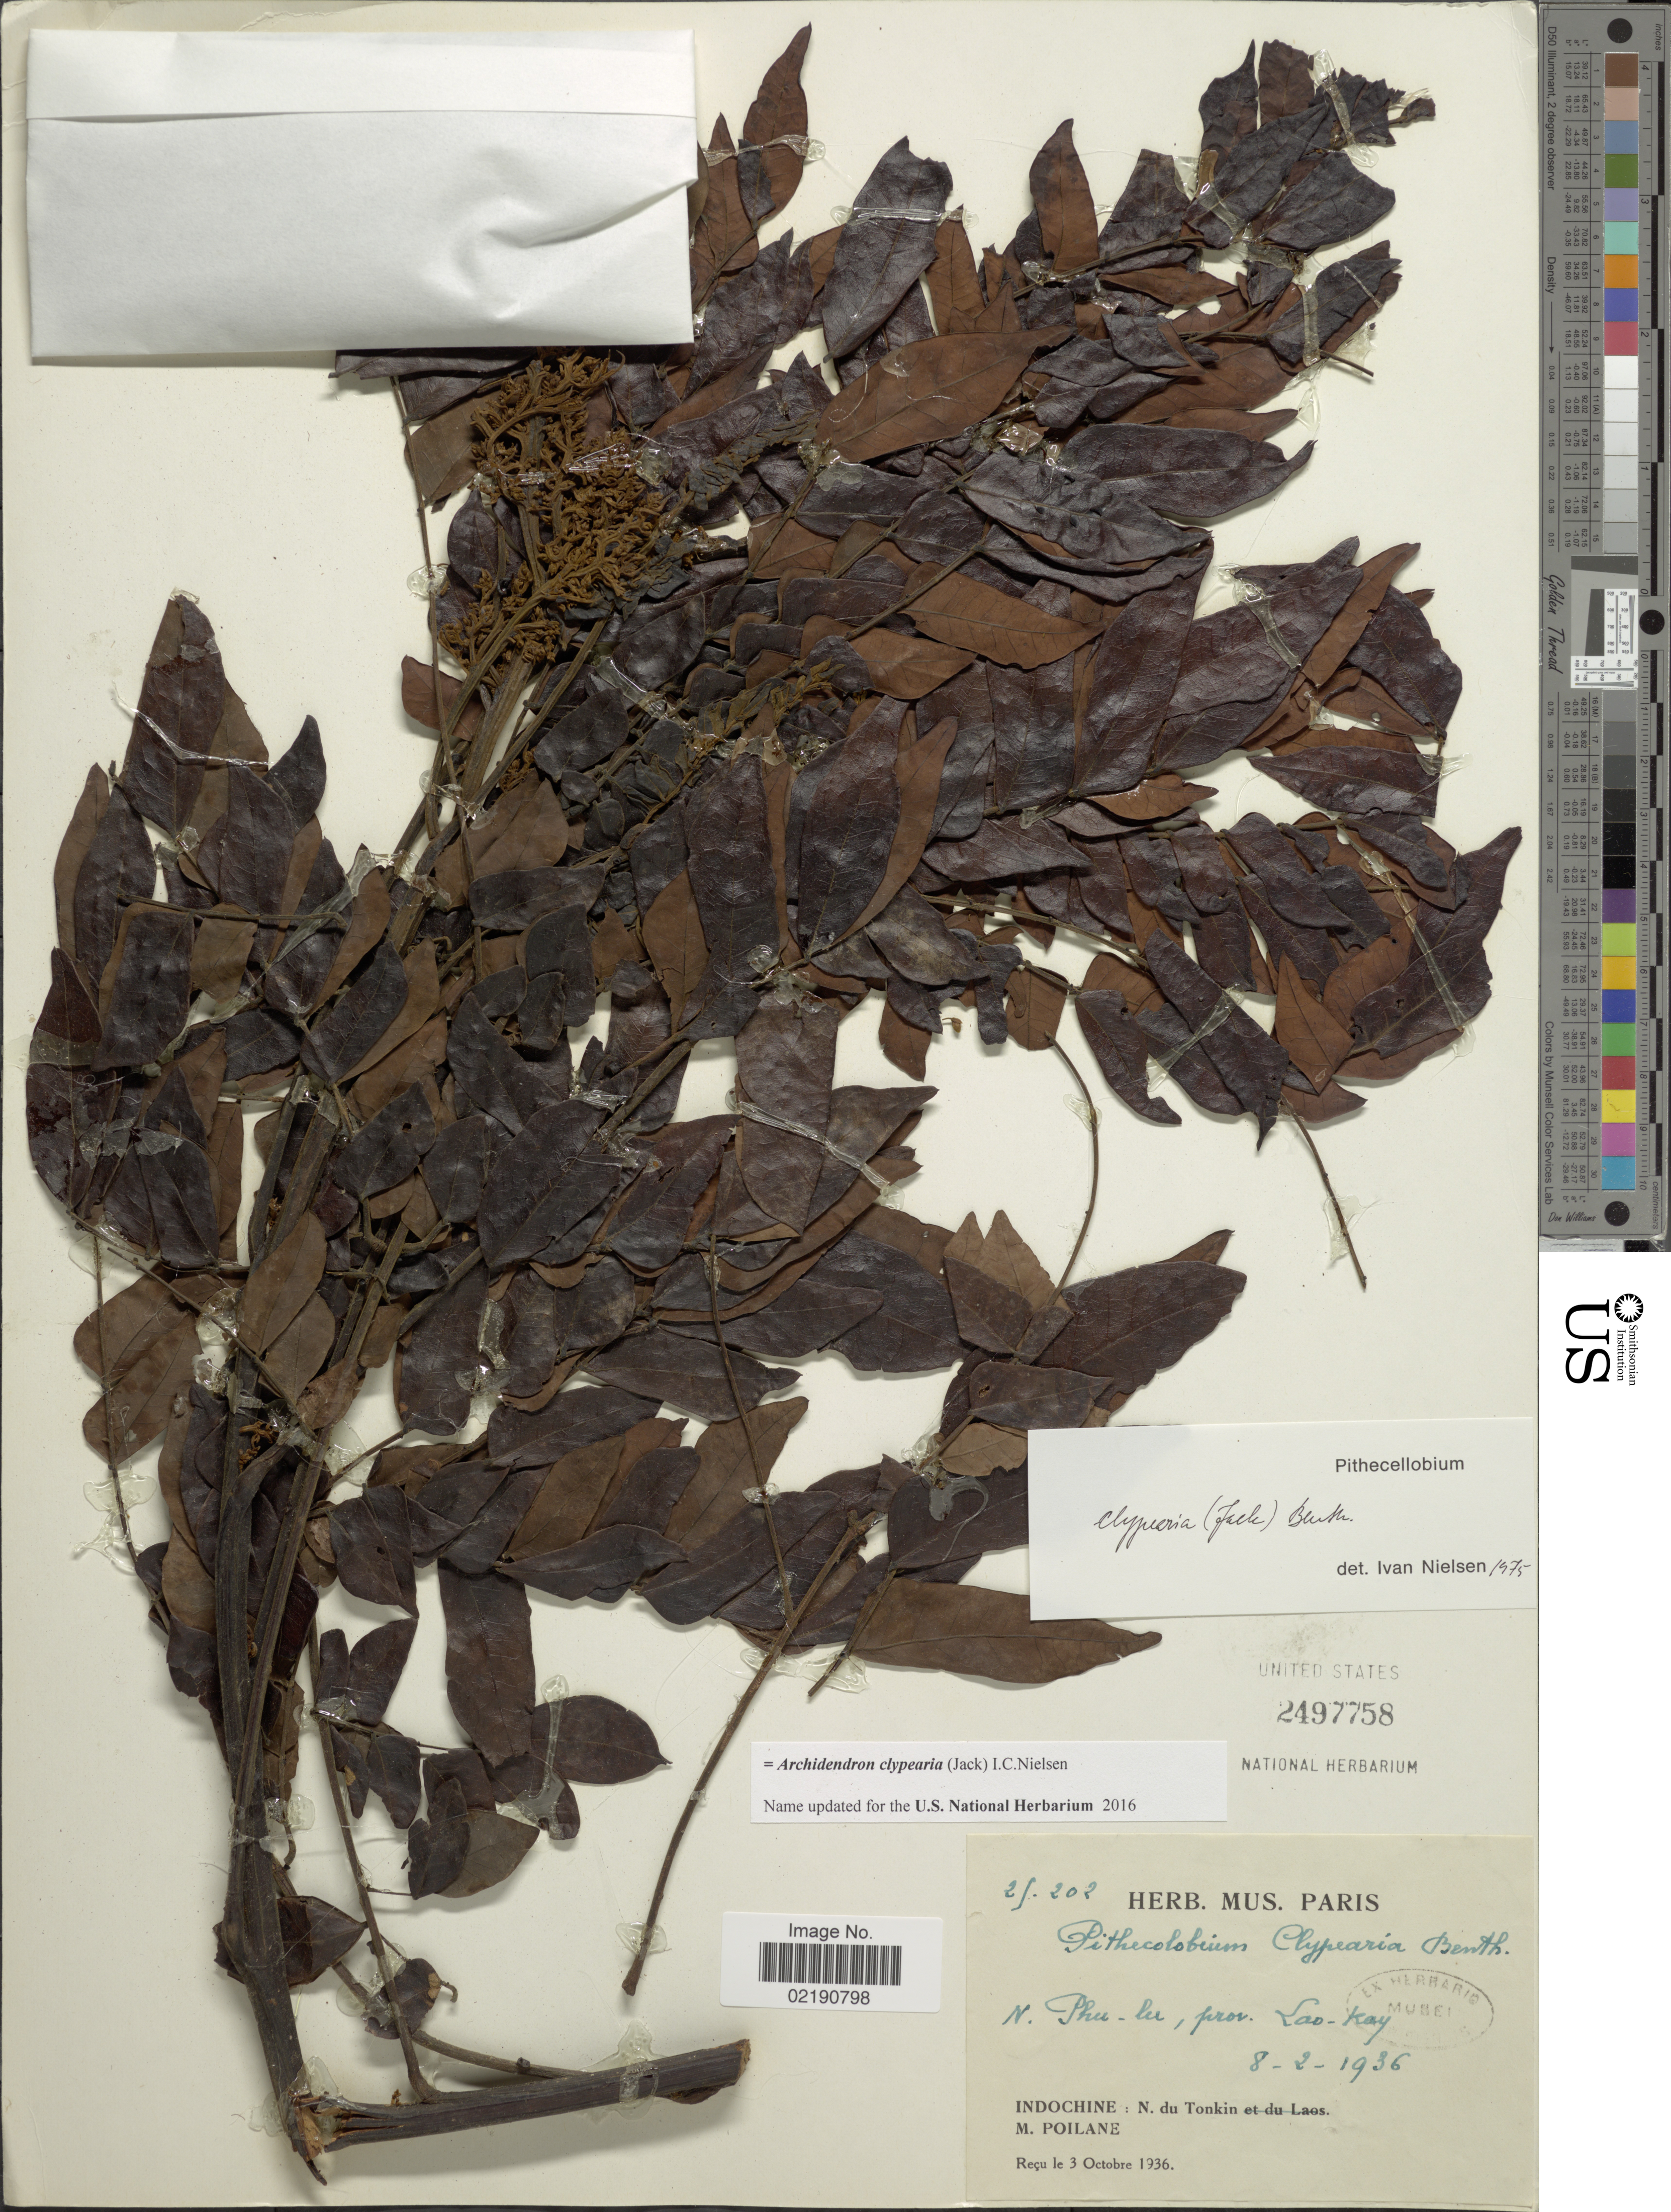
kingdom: Plantae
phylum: Tracheophyta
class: Magnoliopsida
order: Fabales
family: Fabaceae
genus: Archidendron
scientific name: Archidendron clypearia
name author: (Jack) I.C. Nielsen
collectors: M. Poilane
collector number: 27202*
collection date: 1936-02-08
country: Vietnam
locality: N. Phu-lu, prov. Lao Kay, Indochine: N. du Tonkin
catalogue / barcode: US 2497758